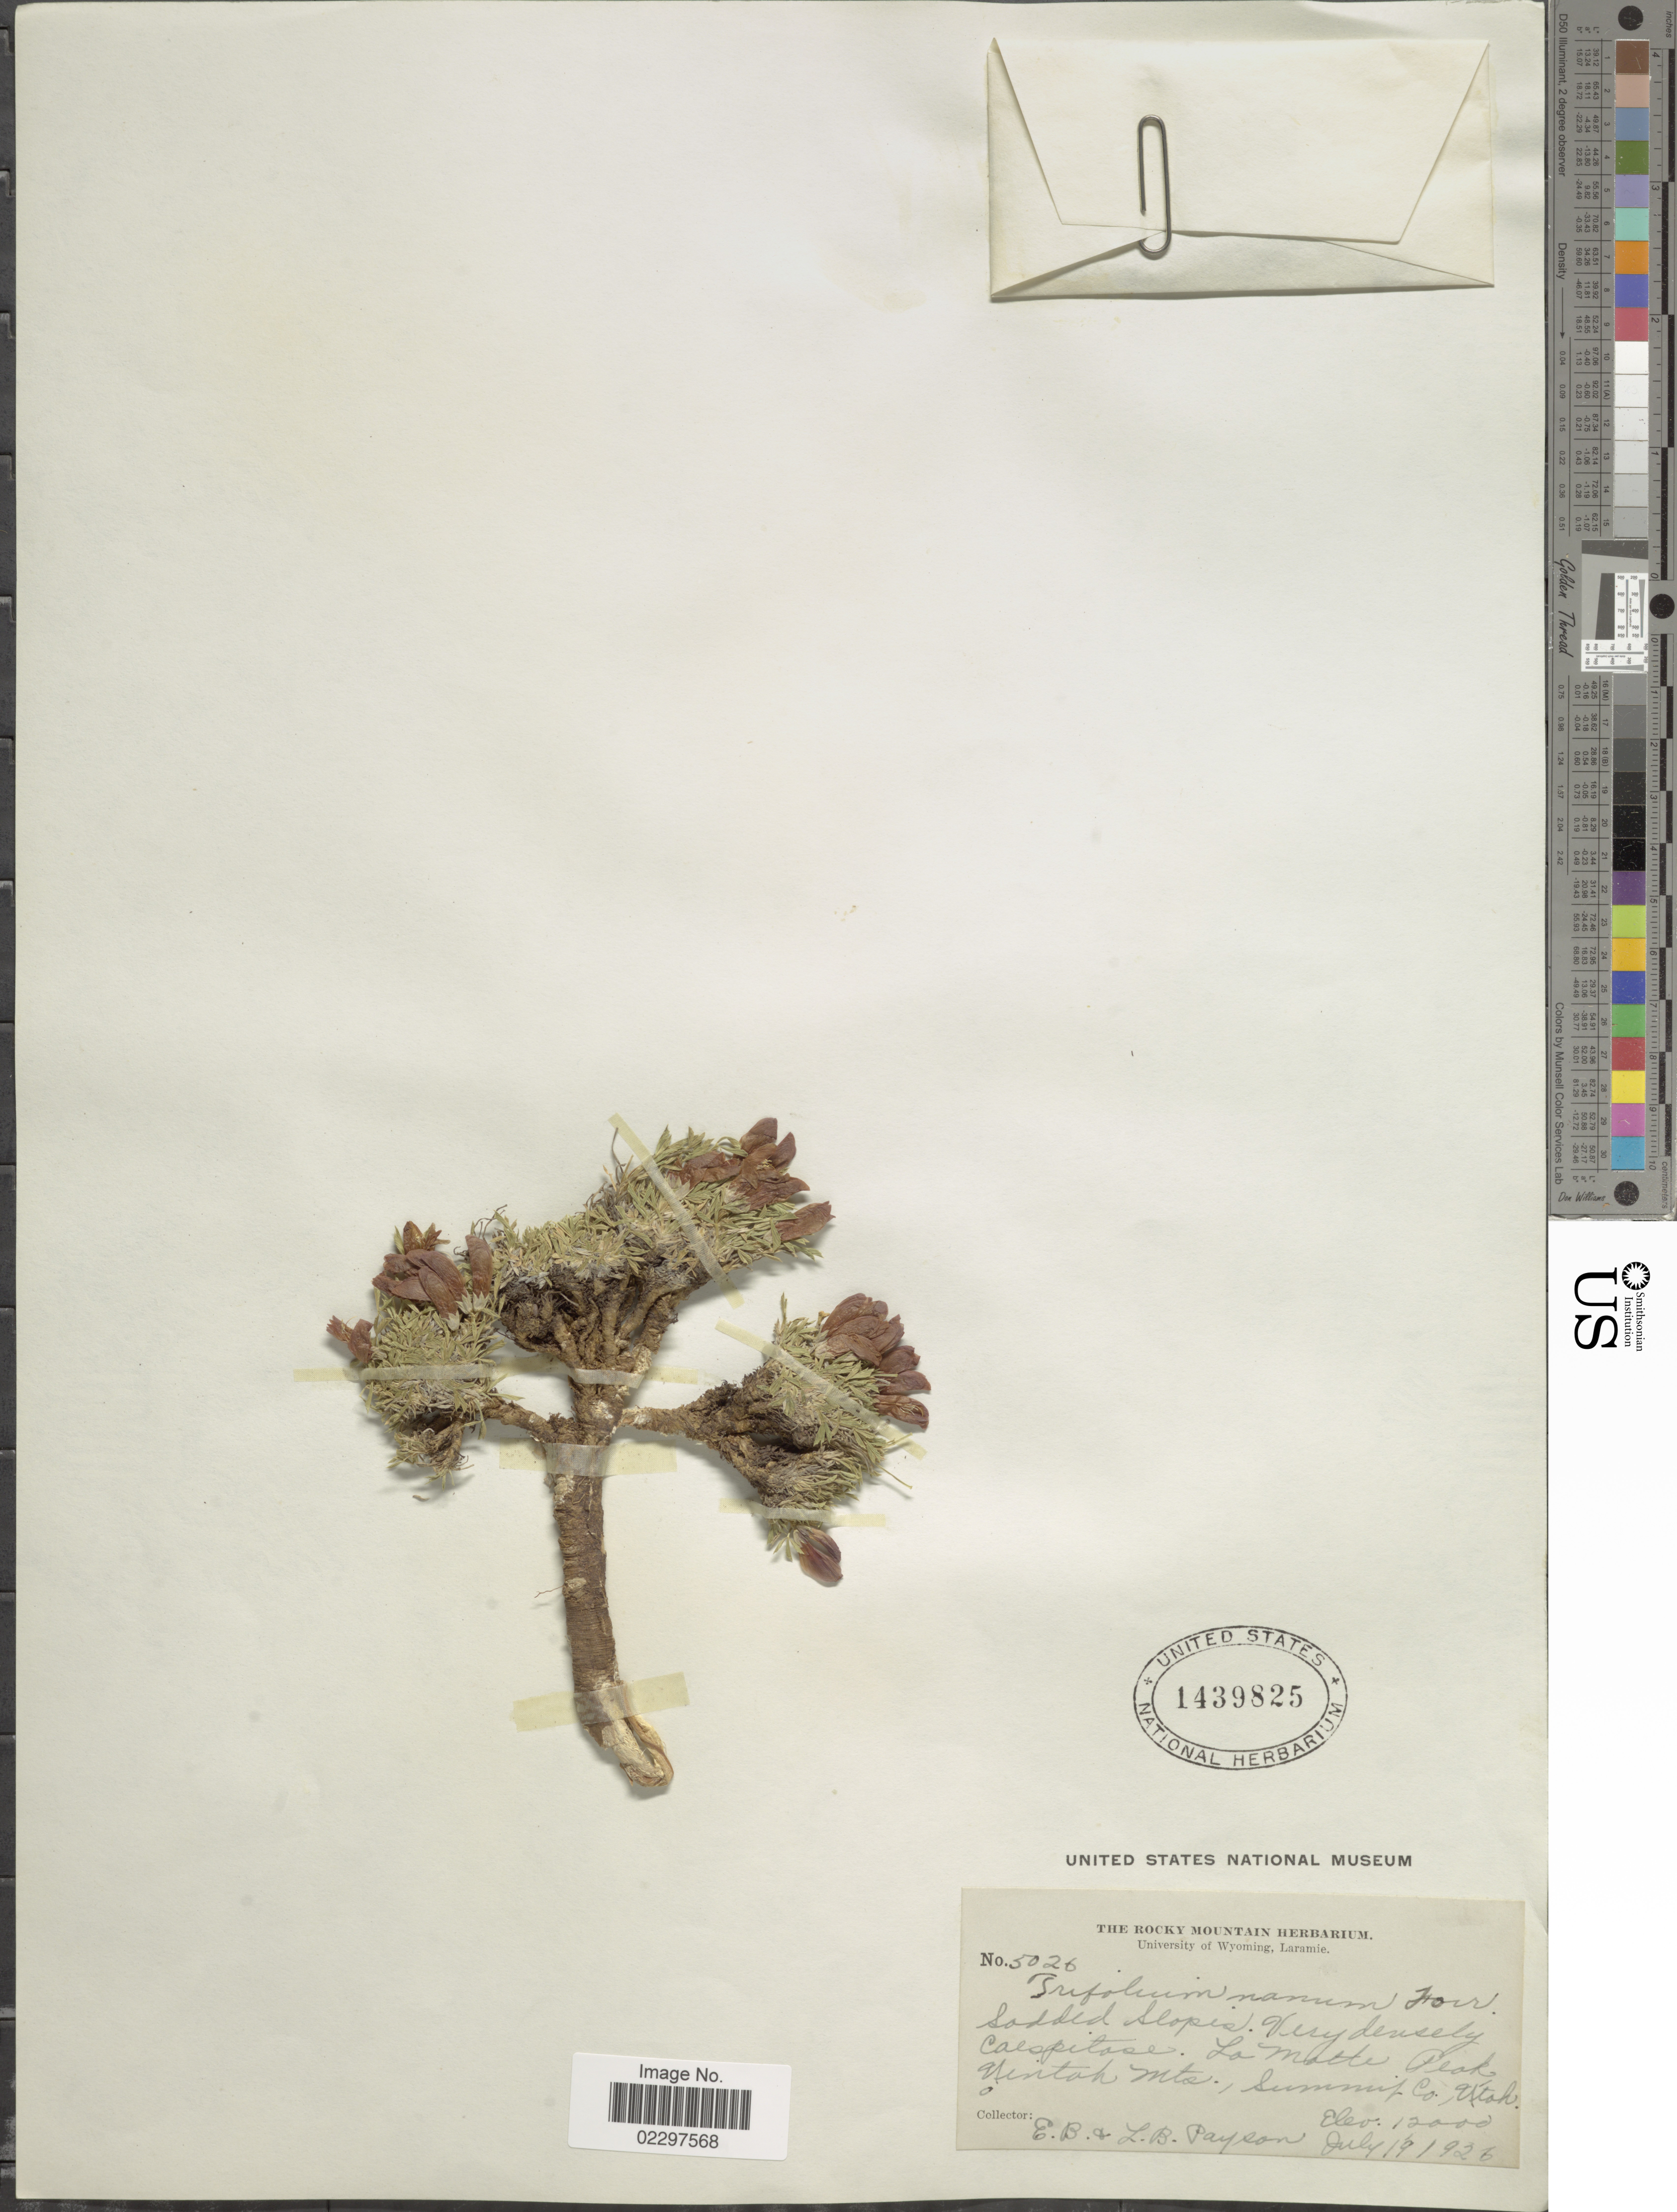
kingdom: Plantae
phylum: Tracheophyta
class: Magnoliopsida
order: Fabales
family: Fabaceae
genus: Trifolium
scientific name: Trifolium nanum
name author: Torr.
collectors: E. B. Payson & L. Payson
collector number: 5026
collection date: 1926-07-19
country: United States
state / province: Utah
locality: La Motto Peak, Uintah Mts., Summit Co.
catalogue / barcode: US 1439825